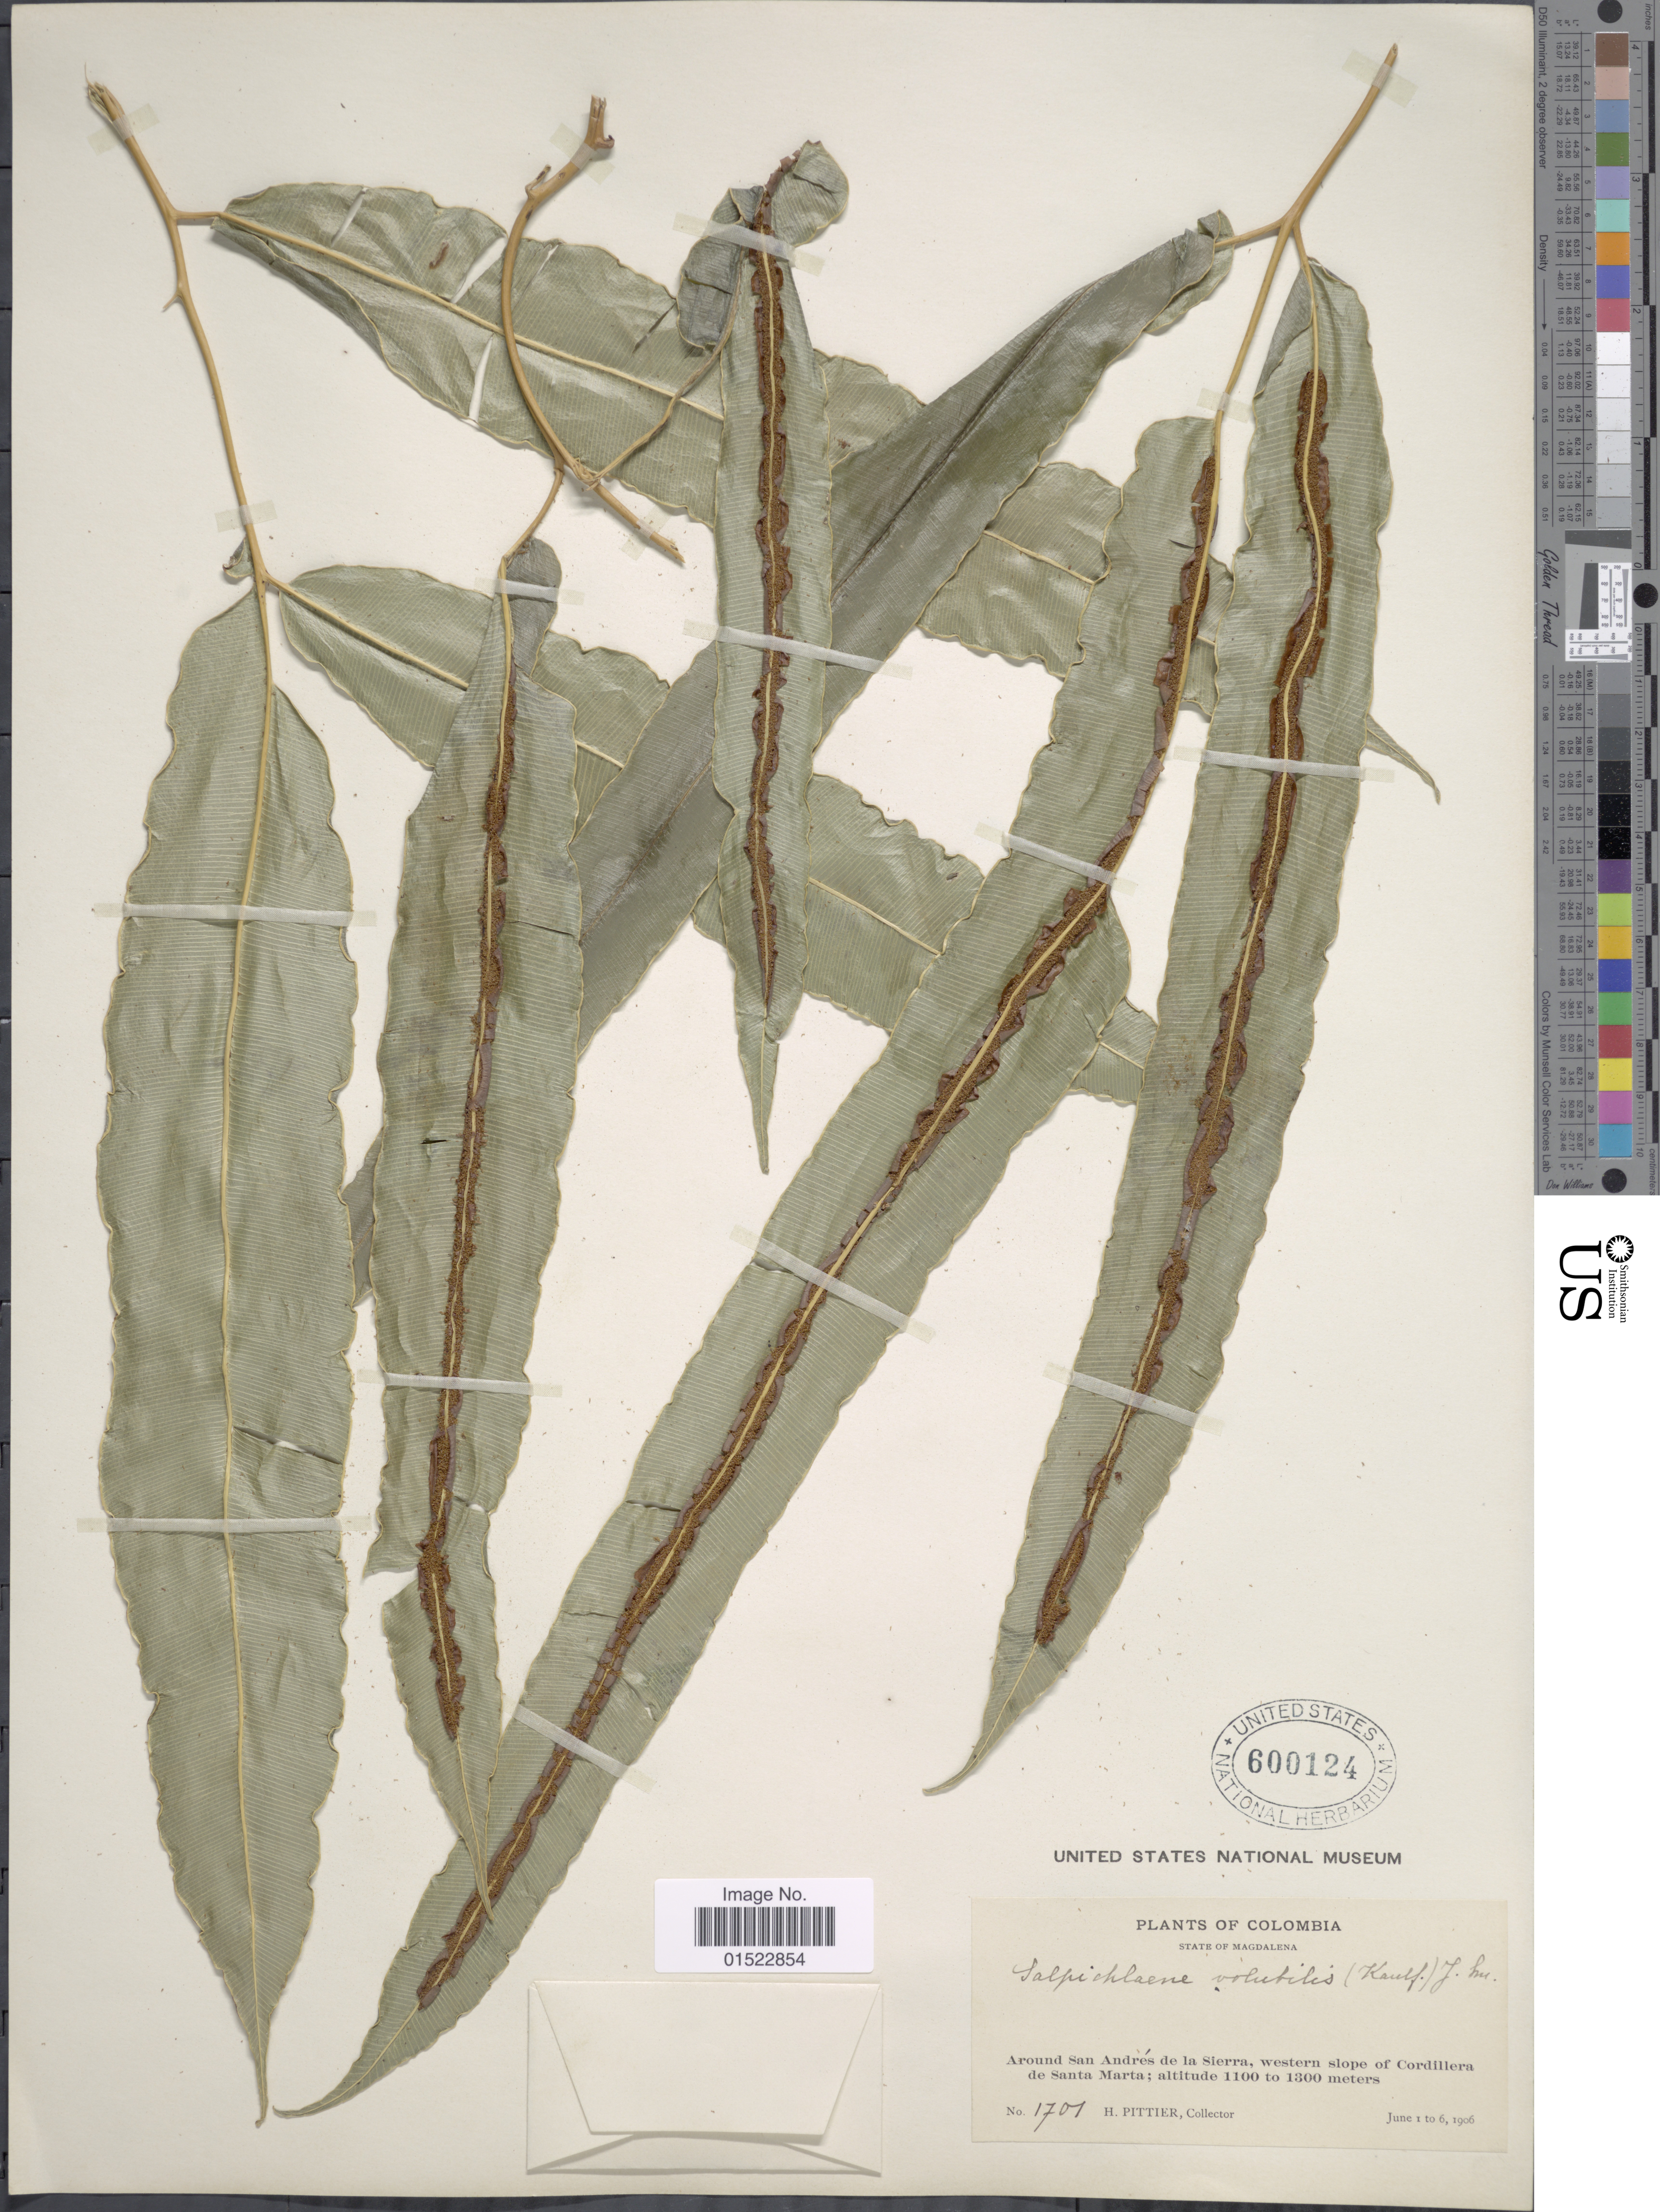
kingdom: Plantae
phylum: Tracheophyta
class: Polypodiopsida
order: Polypodiales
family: Blechnaceae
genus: Salpichlaena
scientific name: Salpichlaena volubilis subsp. volubilis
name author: (Kaulf.) J. Sm.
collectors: H. F. Pittier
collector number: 1701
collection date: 1906-06-01/1906-06-06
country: Colombia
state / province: Magdalena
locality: Around San Andrés de la Sierra, western slope of Cordillera de Santa Marta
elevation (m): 1100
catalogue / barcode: US 600124